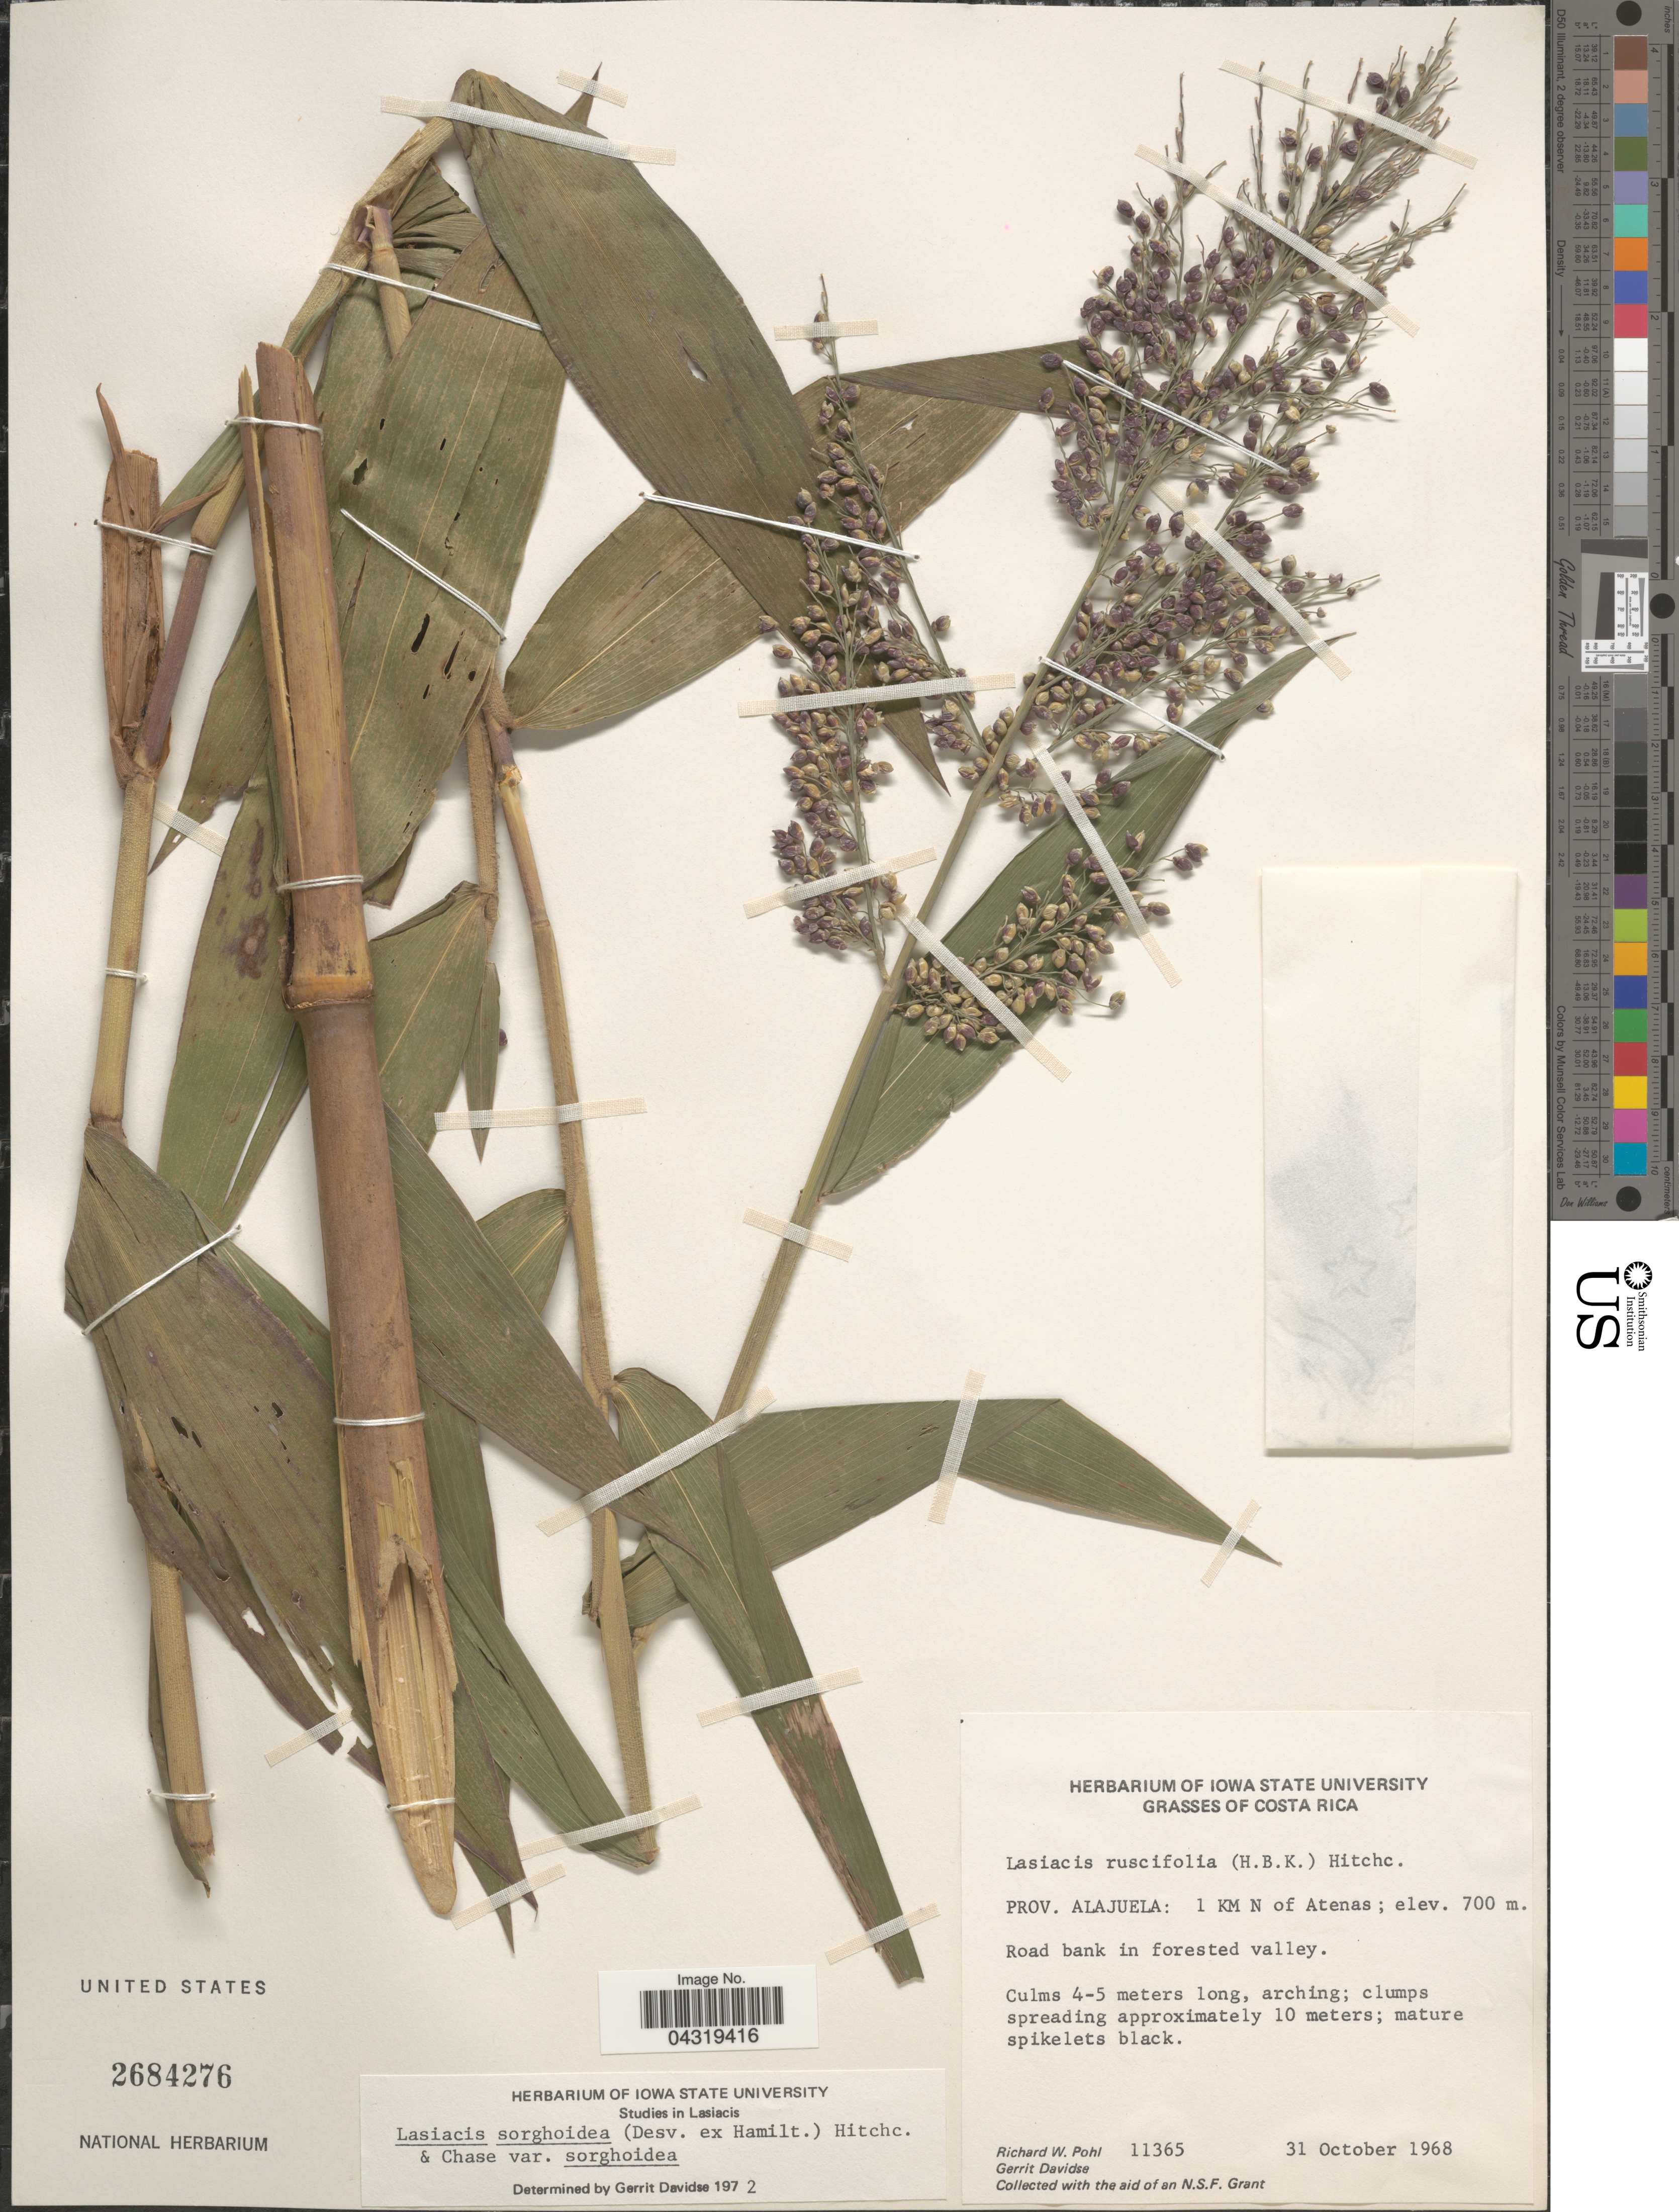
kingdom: Plantae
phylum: Tracheophyta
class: Liliopsida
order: Poales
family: Poaceae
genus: Lasiacis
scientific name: Lasiacis sorghoidea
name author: (Desv. ex Ham.) Hitchc. & Chase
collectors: R. W. Pohl & G. Davidse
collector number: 11365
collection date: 1968-10-31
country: Costa Rica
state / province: Alajuela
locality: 1 km N of Atenas. Road bank in forested valley.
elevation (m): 700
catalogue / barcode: US 2684276